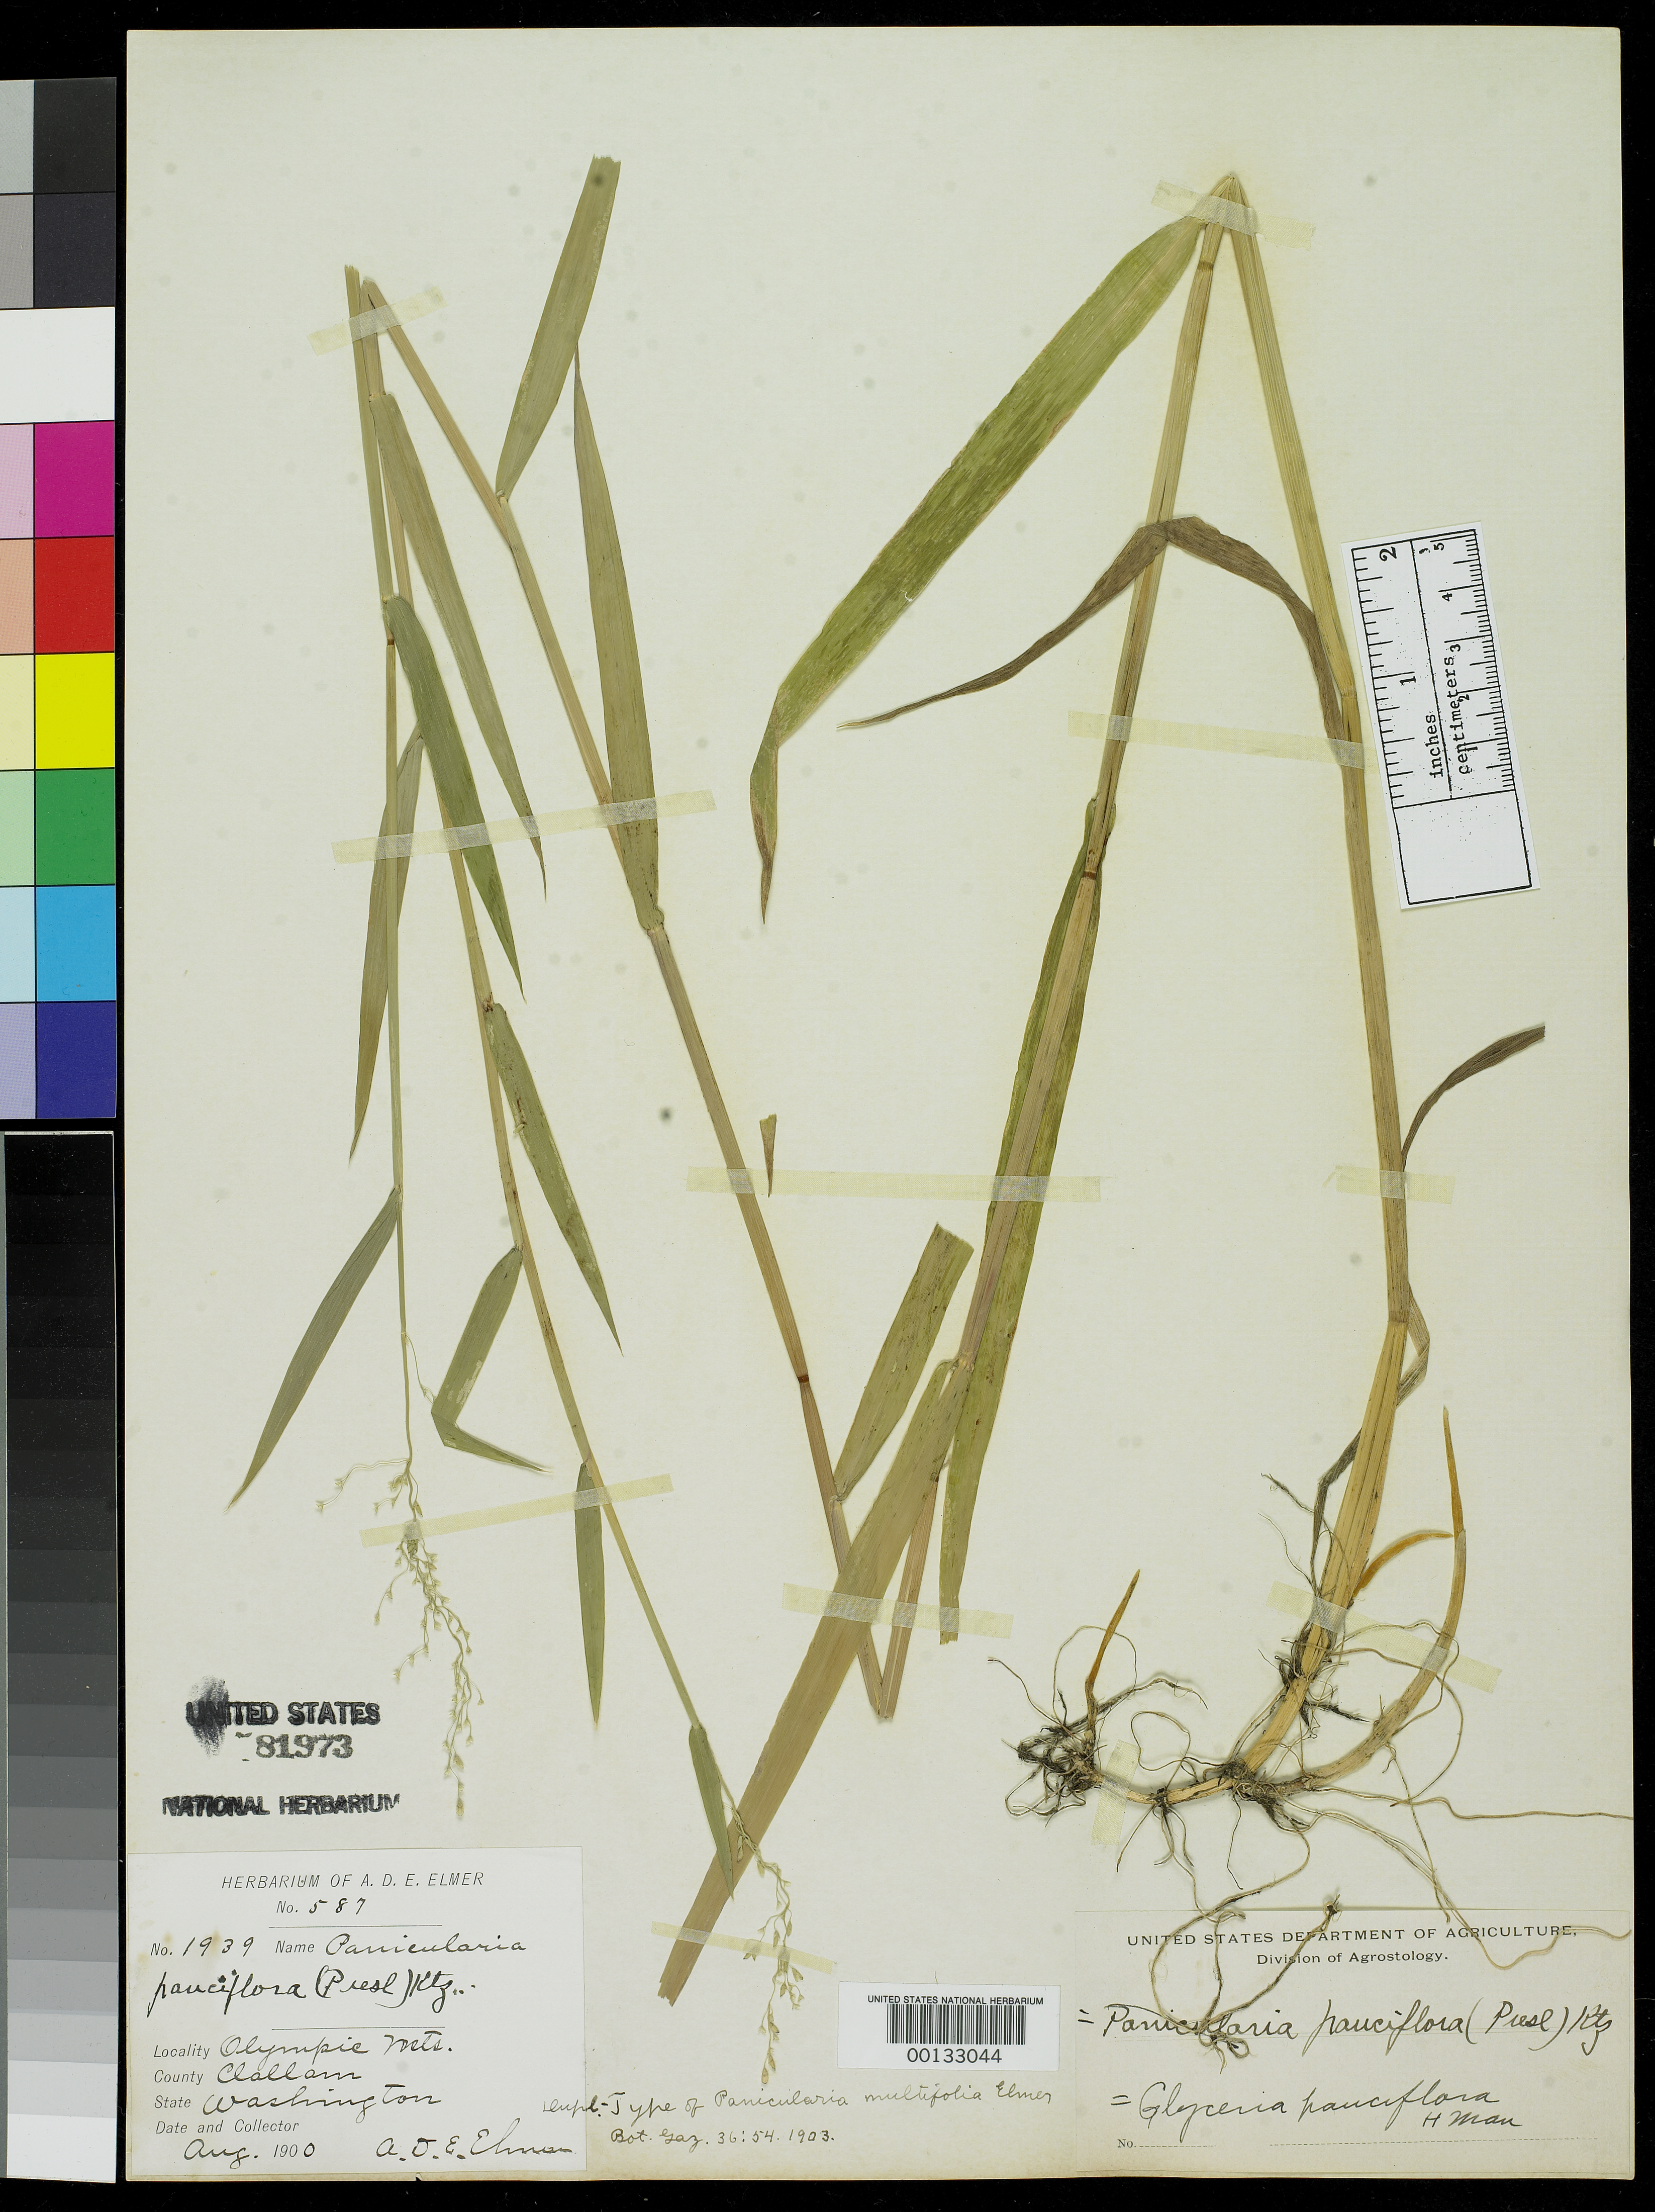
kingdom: Plantae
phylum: Tracheophyta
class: Liliopsida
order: Poales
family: Poaceae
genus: Panicularia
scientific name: Panicularia multifolia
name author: Elmer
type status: Isotype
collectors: A. D. E. Elmer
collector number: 1939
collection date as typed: Aug 1900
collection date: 1900-08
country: United States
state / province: Washington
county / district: Clallam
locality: Olympic Mts.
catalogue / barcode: US 81973